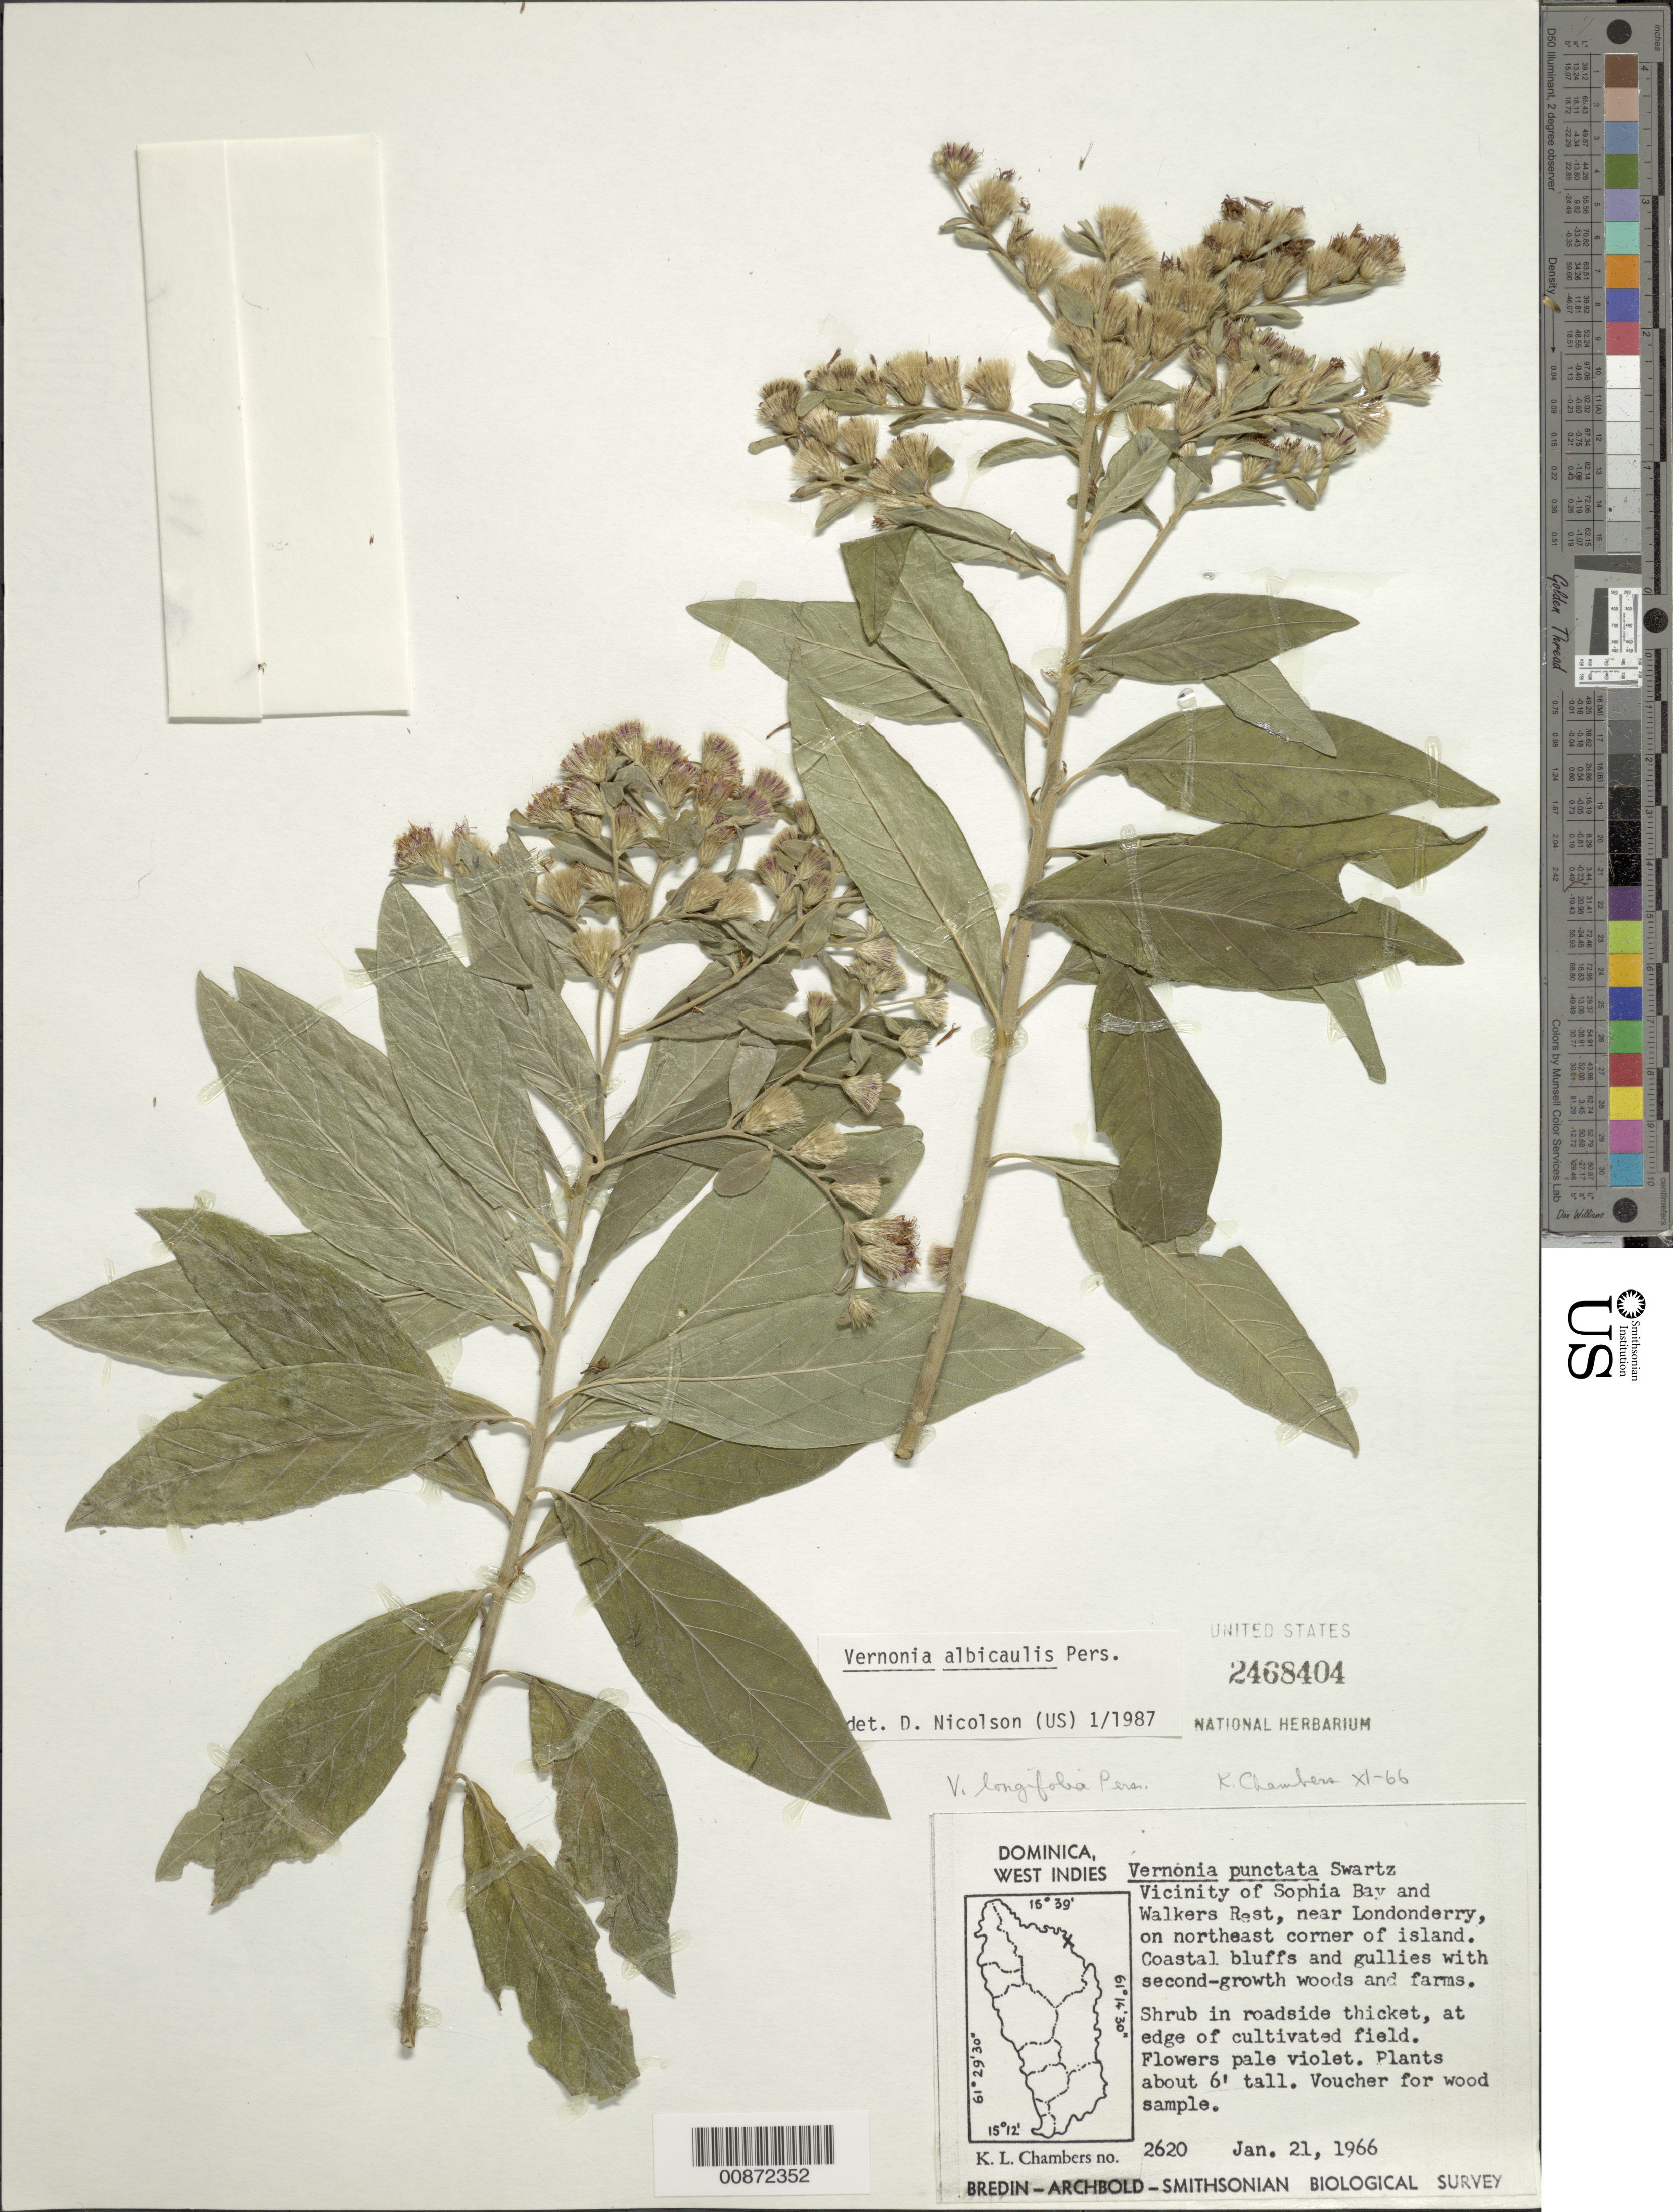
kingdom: Plantae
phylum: Tracheophyta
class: Magnoliopsida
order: Asterales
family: Asteraceae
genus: Lepidaploa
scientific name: Lepidaploa glabra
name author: (Willd.) H. Rob.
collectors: K. L. Chambers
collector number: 2620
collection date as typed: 21 Jan 1966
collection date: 1966-01-21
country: Dominica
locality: Vicinity of Sophia Bay and Walkers Rest, near Londonderry, on northeast corner of island. Coastal bluffs.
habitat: Roadside thicket at edge of field. Coastal bluffs and gullies with second-growth woods and farms.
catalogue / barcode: US 2468404